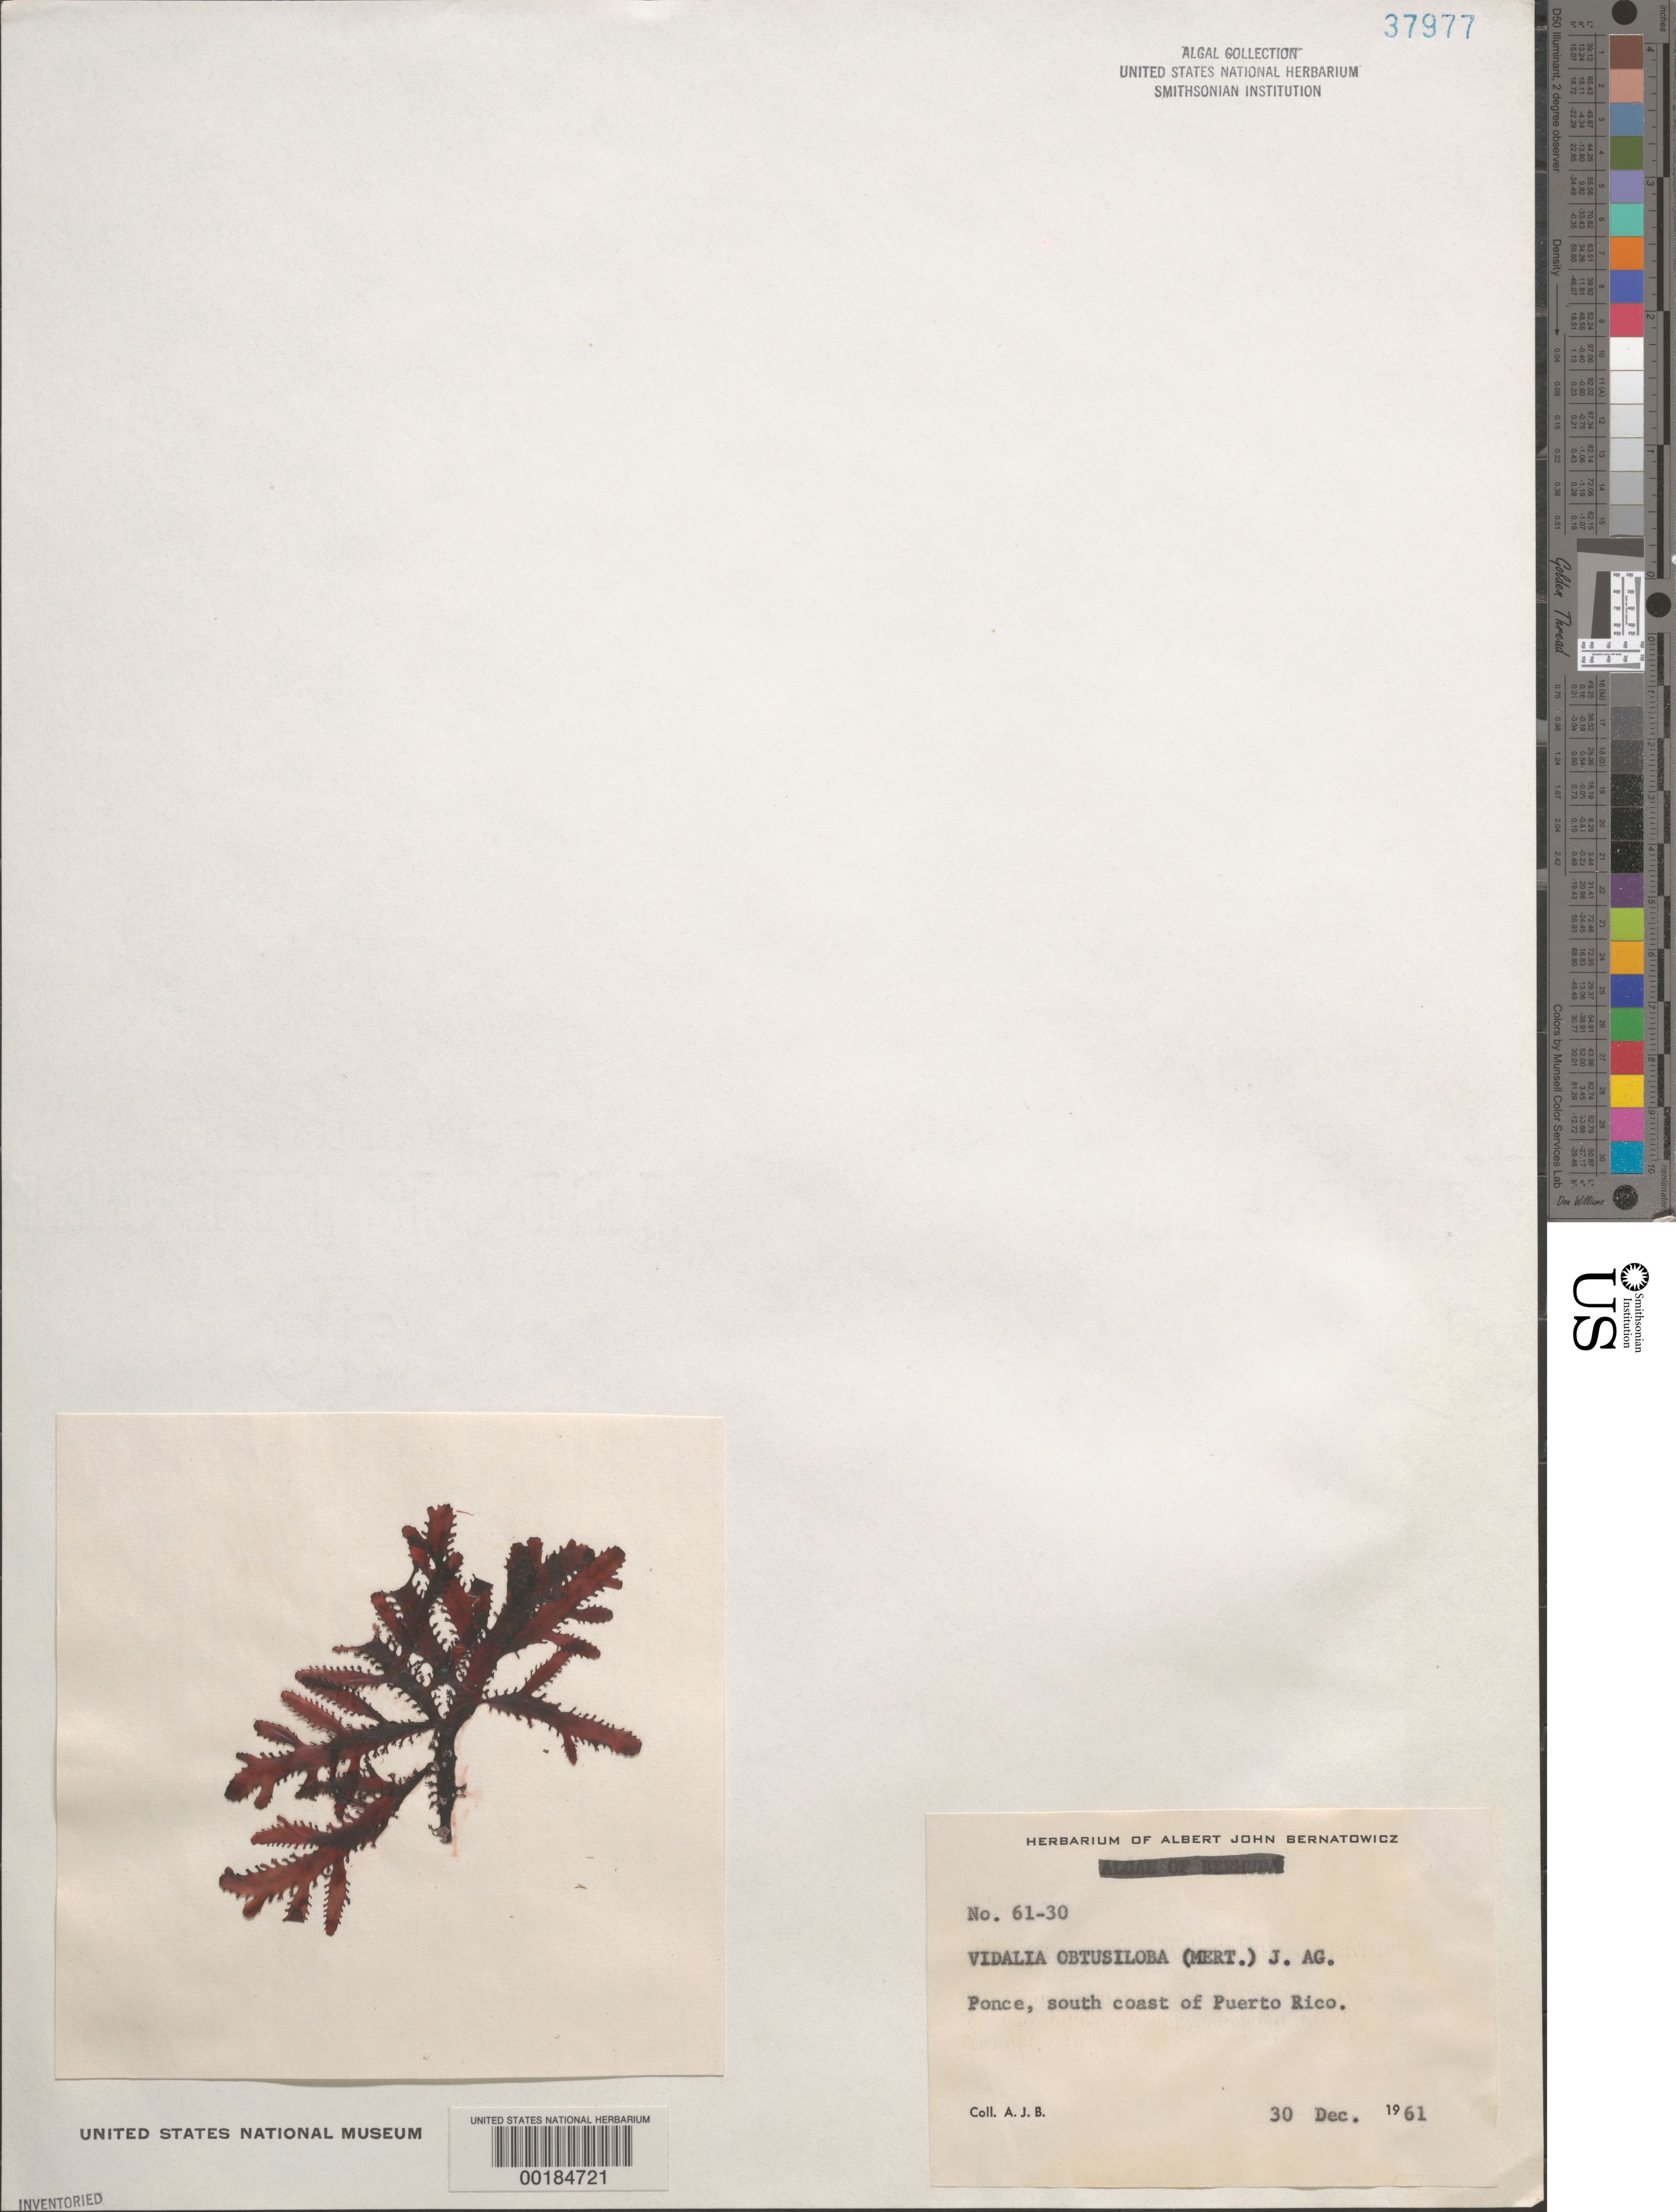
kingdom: Plantae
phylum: Rhodophyta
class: Florideophyceae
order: Ceramiales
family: Rhodomelaceae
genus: Osmundaria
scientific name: Osmundaria obtusiloba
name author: (C. Agardh) R.E. Norris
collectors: A. Bernatowicz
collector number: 61-30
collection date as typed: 30 Dec 1961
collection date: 1961-12-30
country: Puerto Rico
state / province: Ponce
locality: Ponce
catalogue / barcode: US 37977